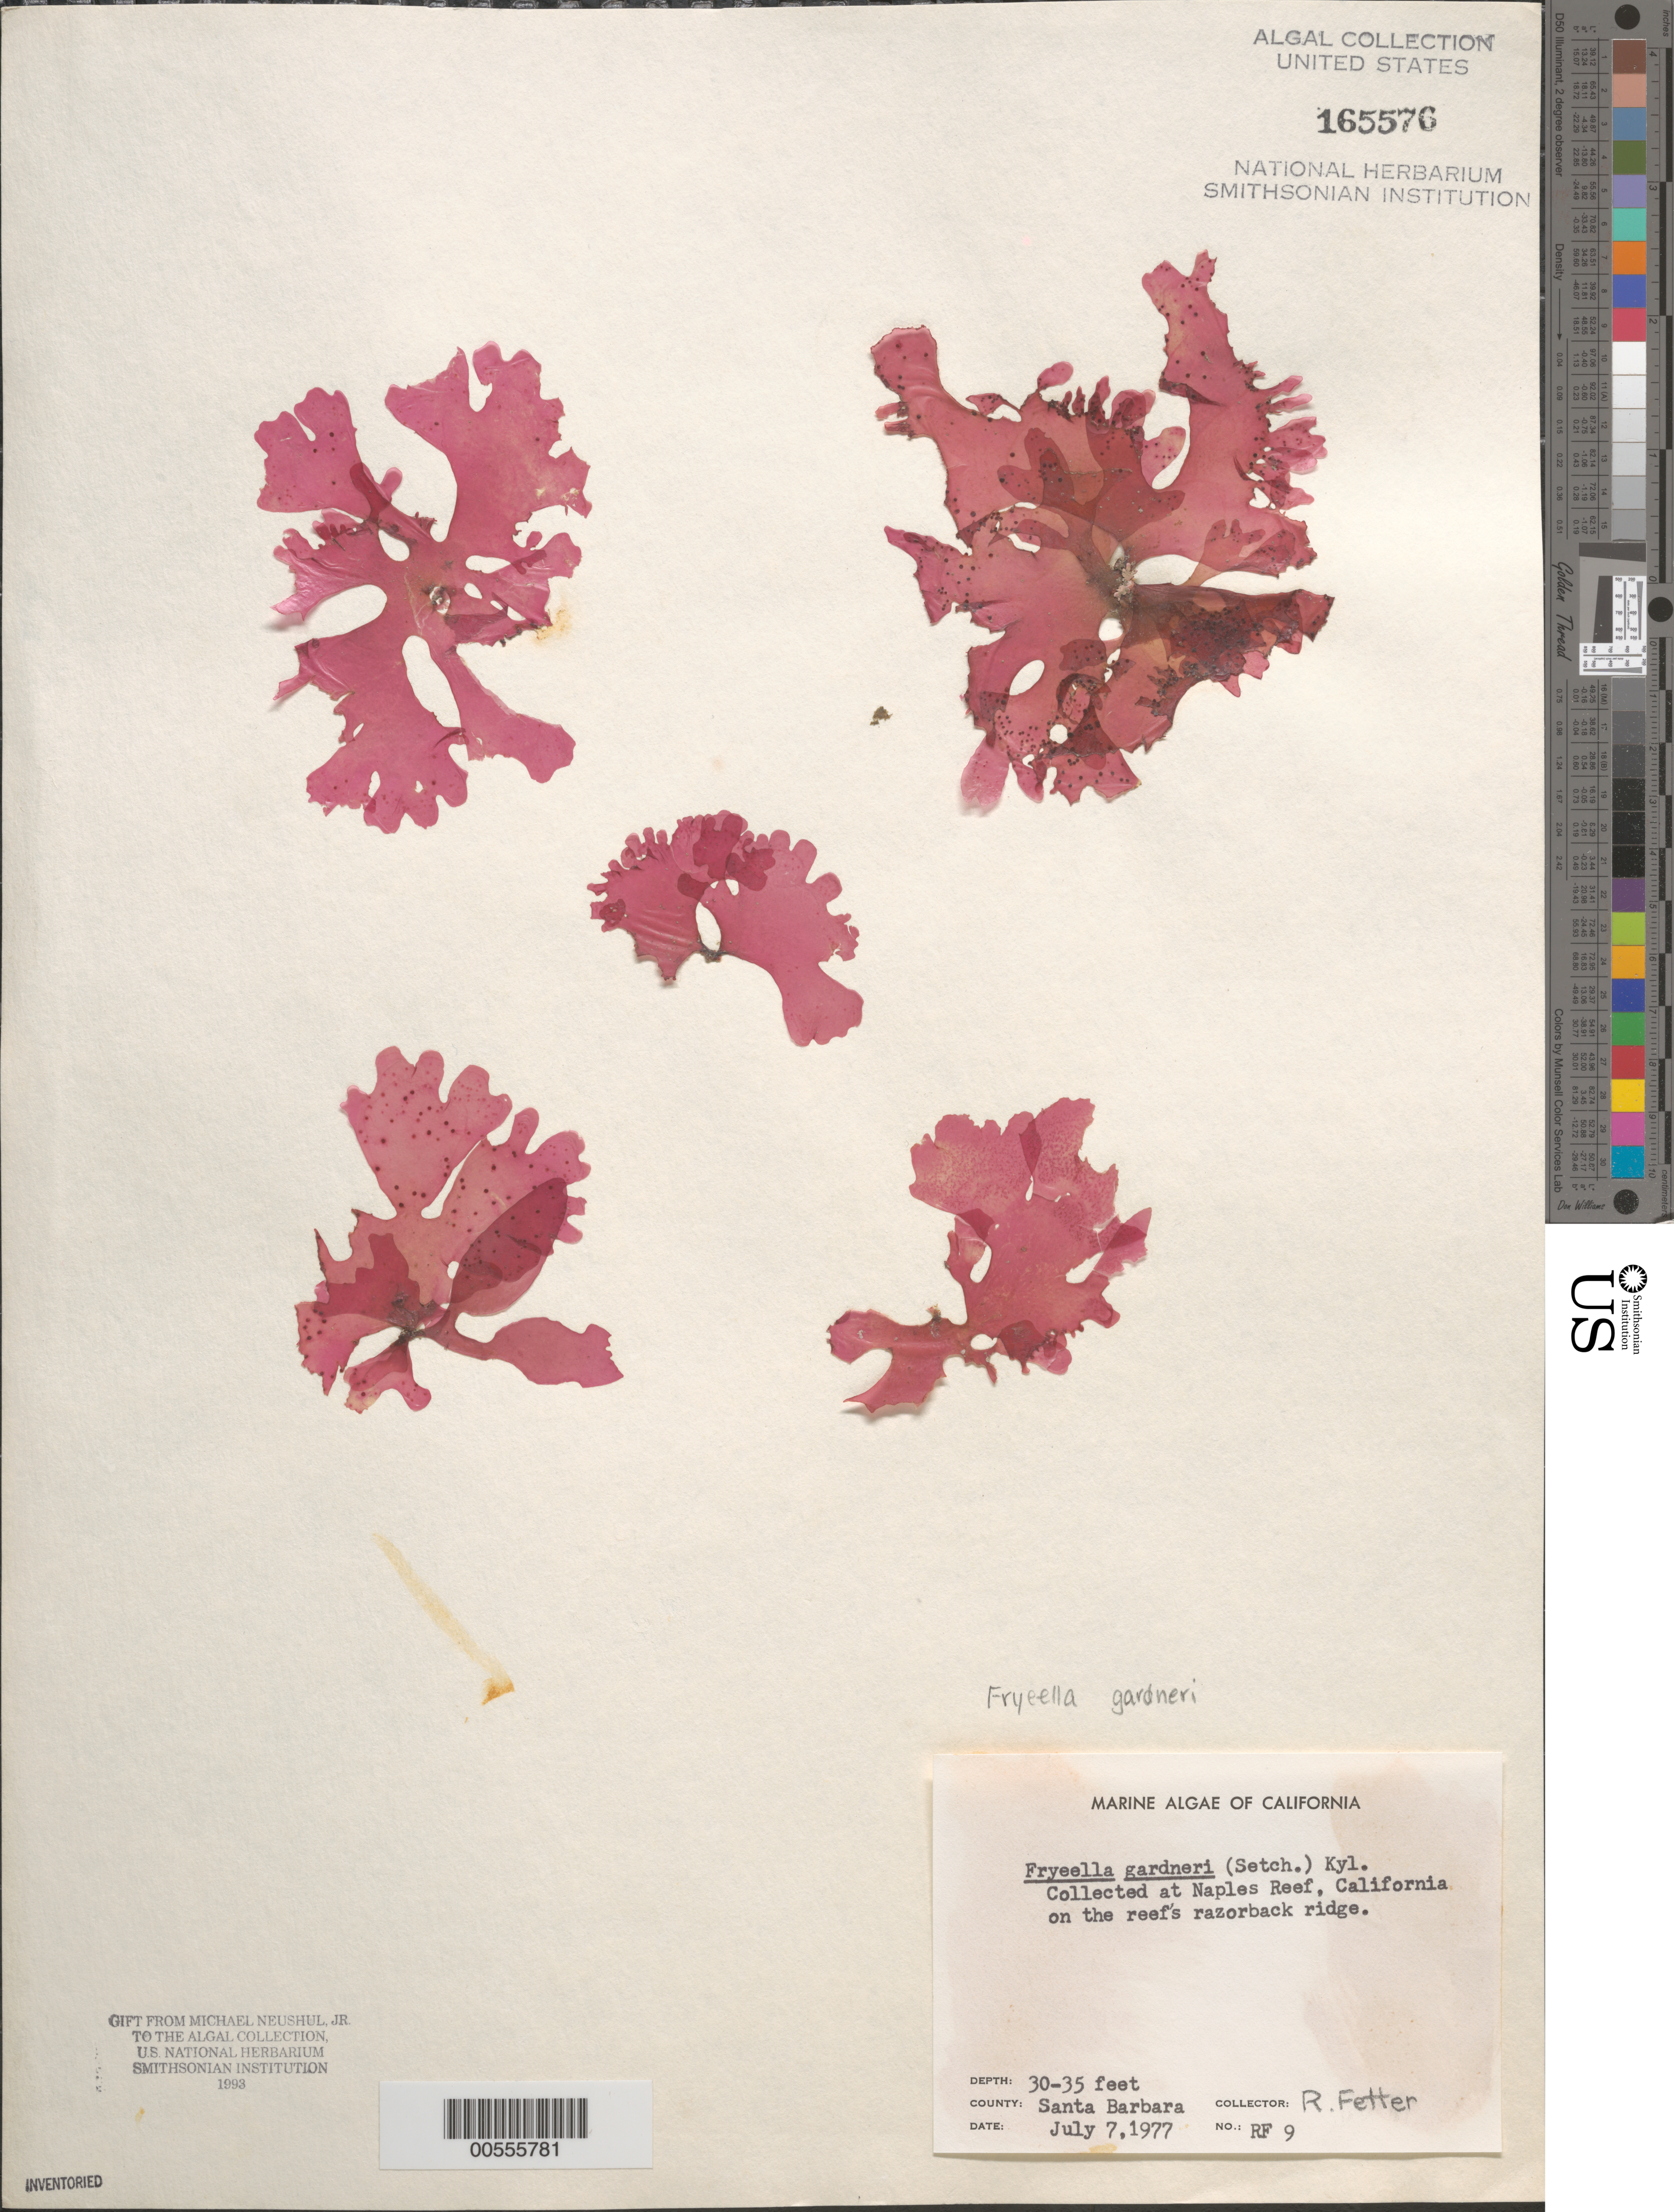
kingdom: Plantae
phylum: Rhodophyta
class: Florideophyceae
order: Rhodymeniales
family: Fryeellaceae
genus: Fryeella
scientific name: Fryeella gardneri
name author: (Setch.) Kylin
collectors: R. Fetter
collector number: RF 9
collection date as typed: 07 Jul 1977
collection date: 1977-07-07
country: United States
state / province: California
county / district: Santa Barbara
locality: Naples Reef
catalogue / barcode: US 165576